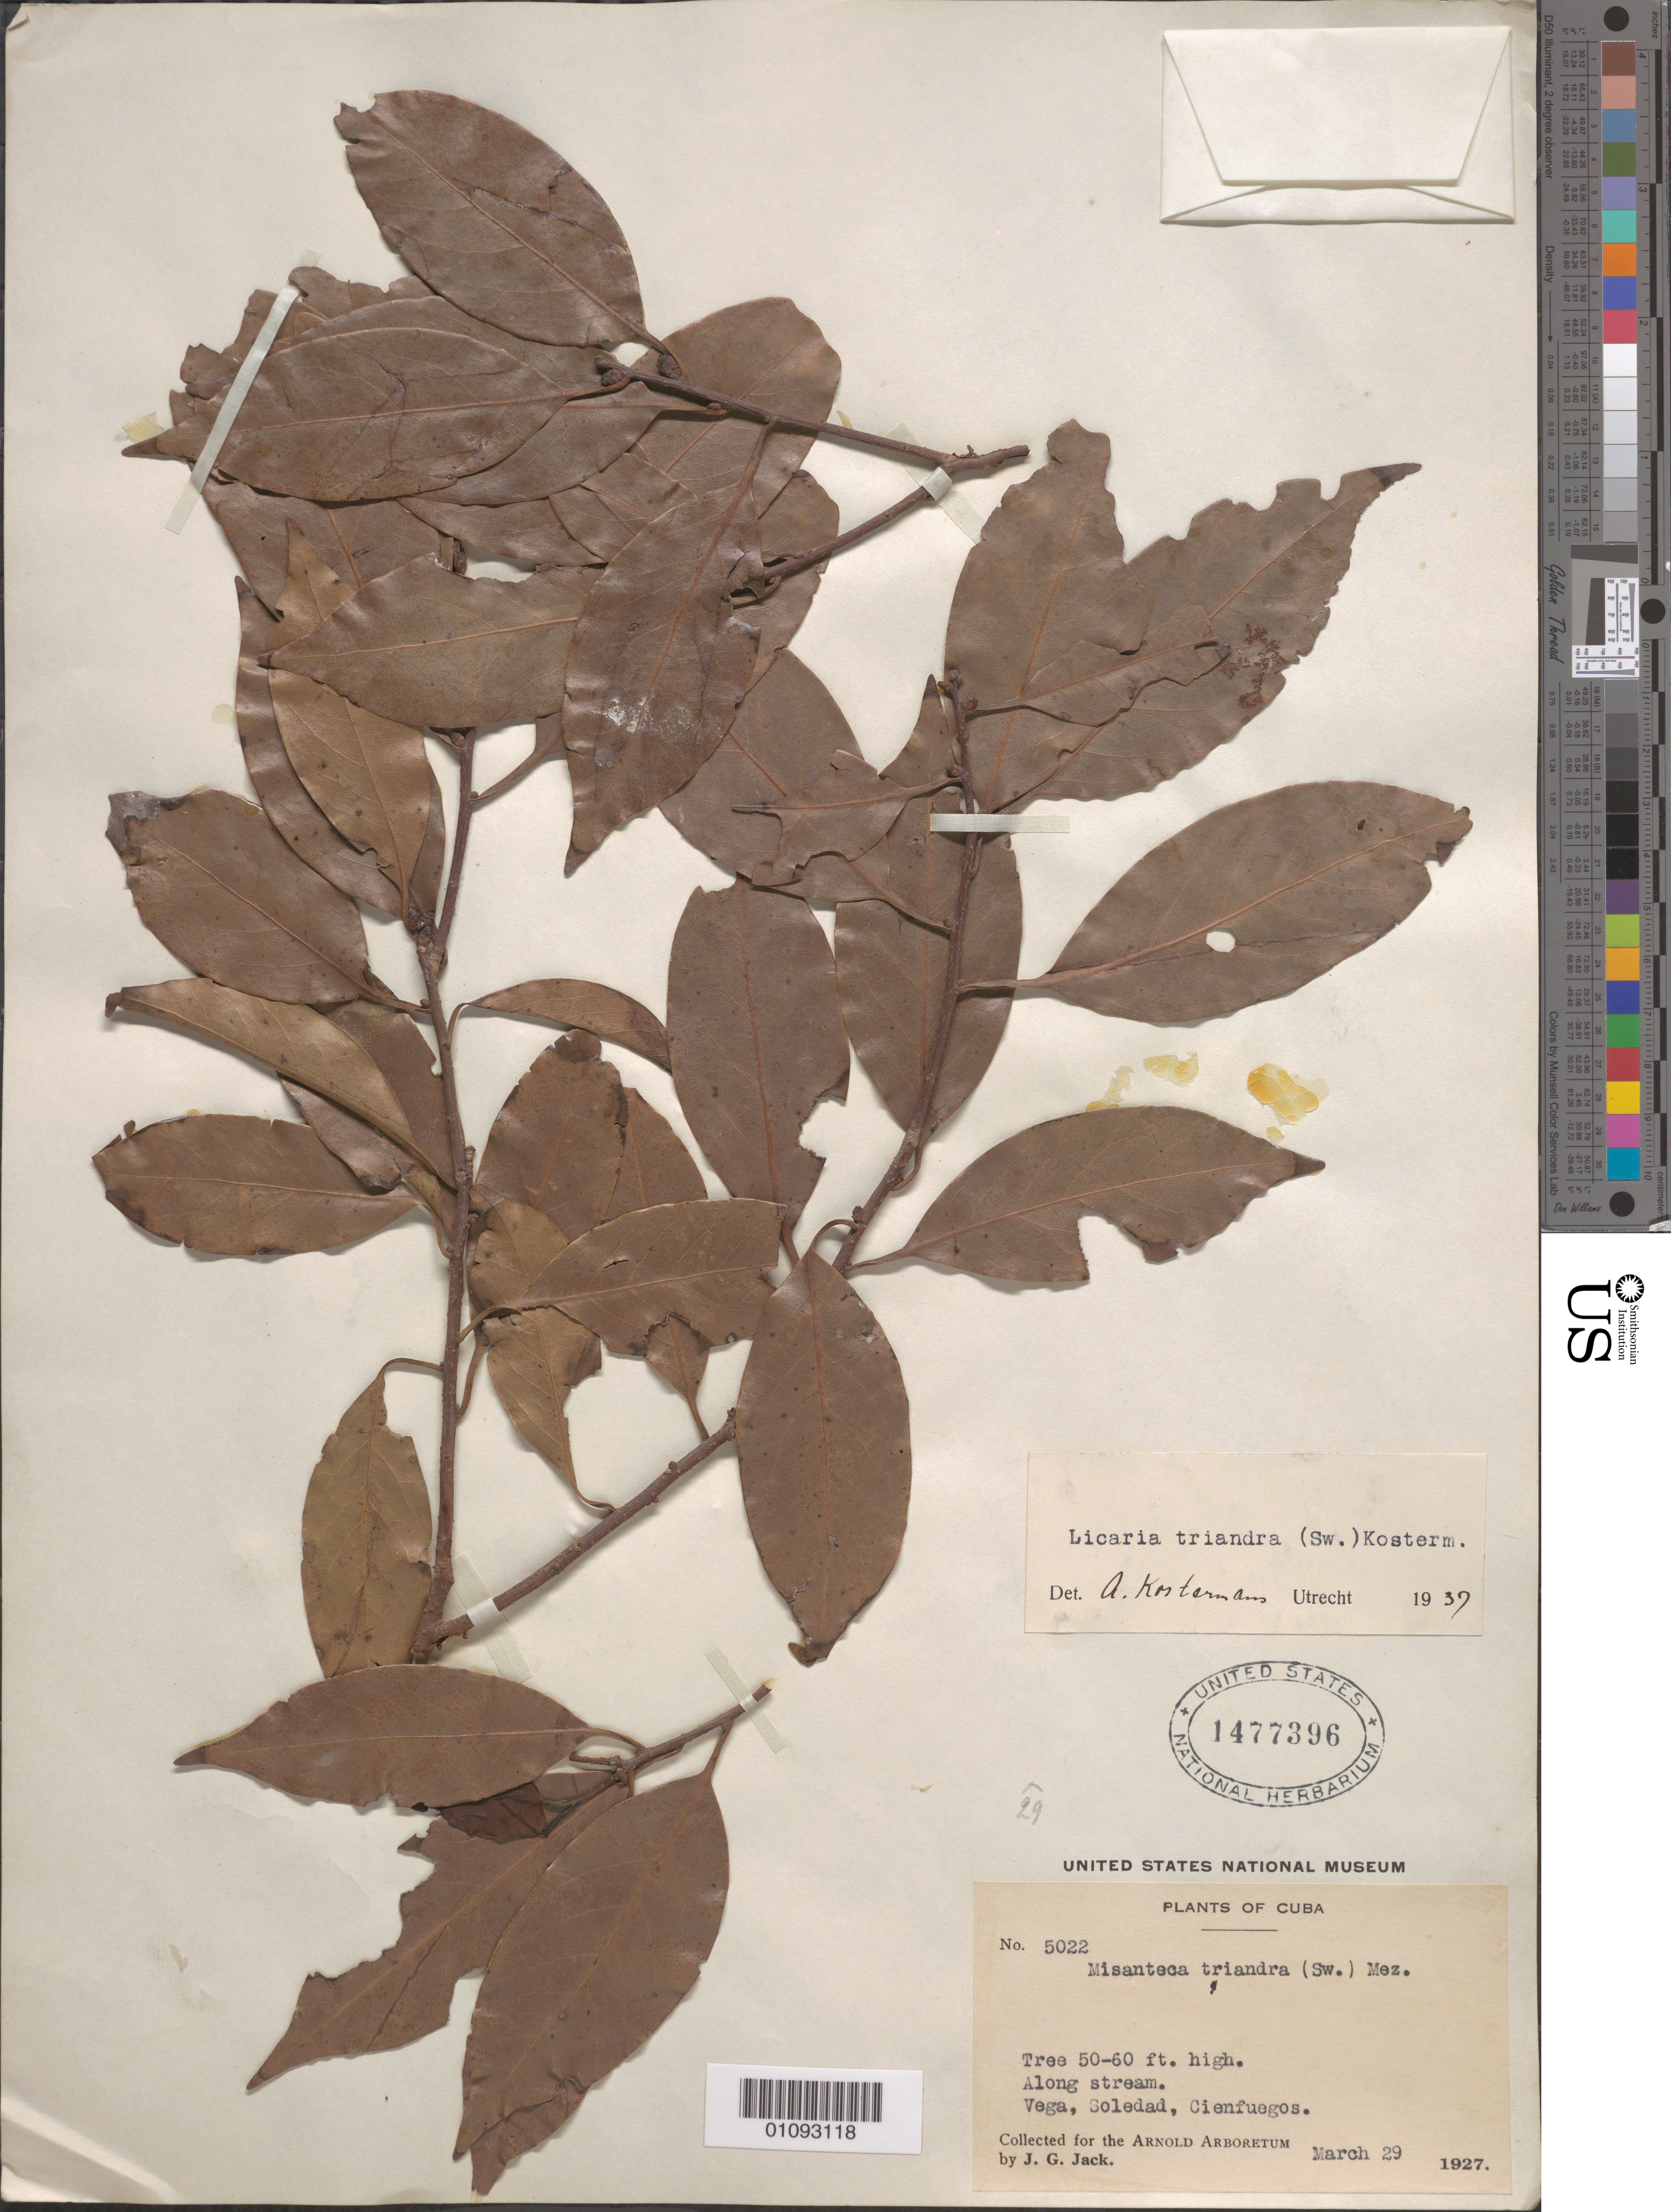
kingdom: Plantae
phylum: Tracheophyta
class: Magnoliopsida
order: Laurales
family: Lauraceae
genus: Licaria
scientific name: Licaria triandra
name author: (Sw.) Kosterm.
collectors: J. G. Jack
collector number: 5022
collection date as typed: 29 Mar 1927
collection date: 1927-03-29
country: Cuba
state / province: Cienfuegos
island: Cuba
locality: Vega, Soledad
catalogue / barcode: US 1477396